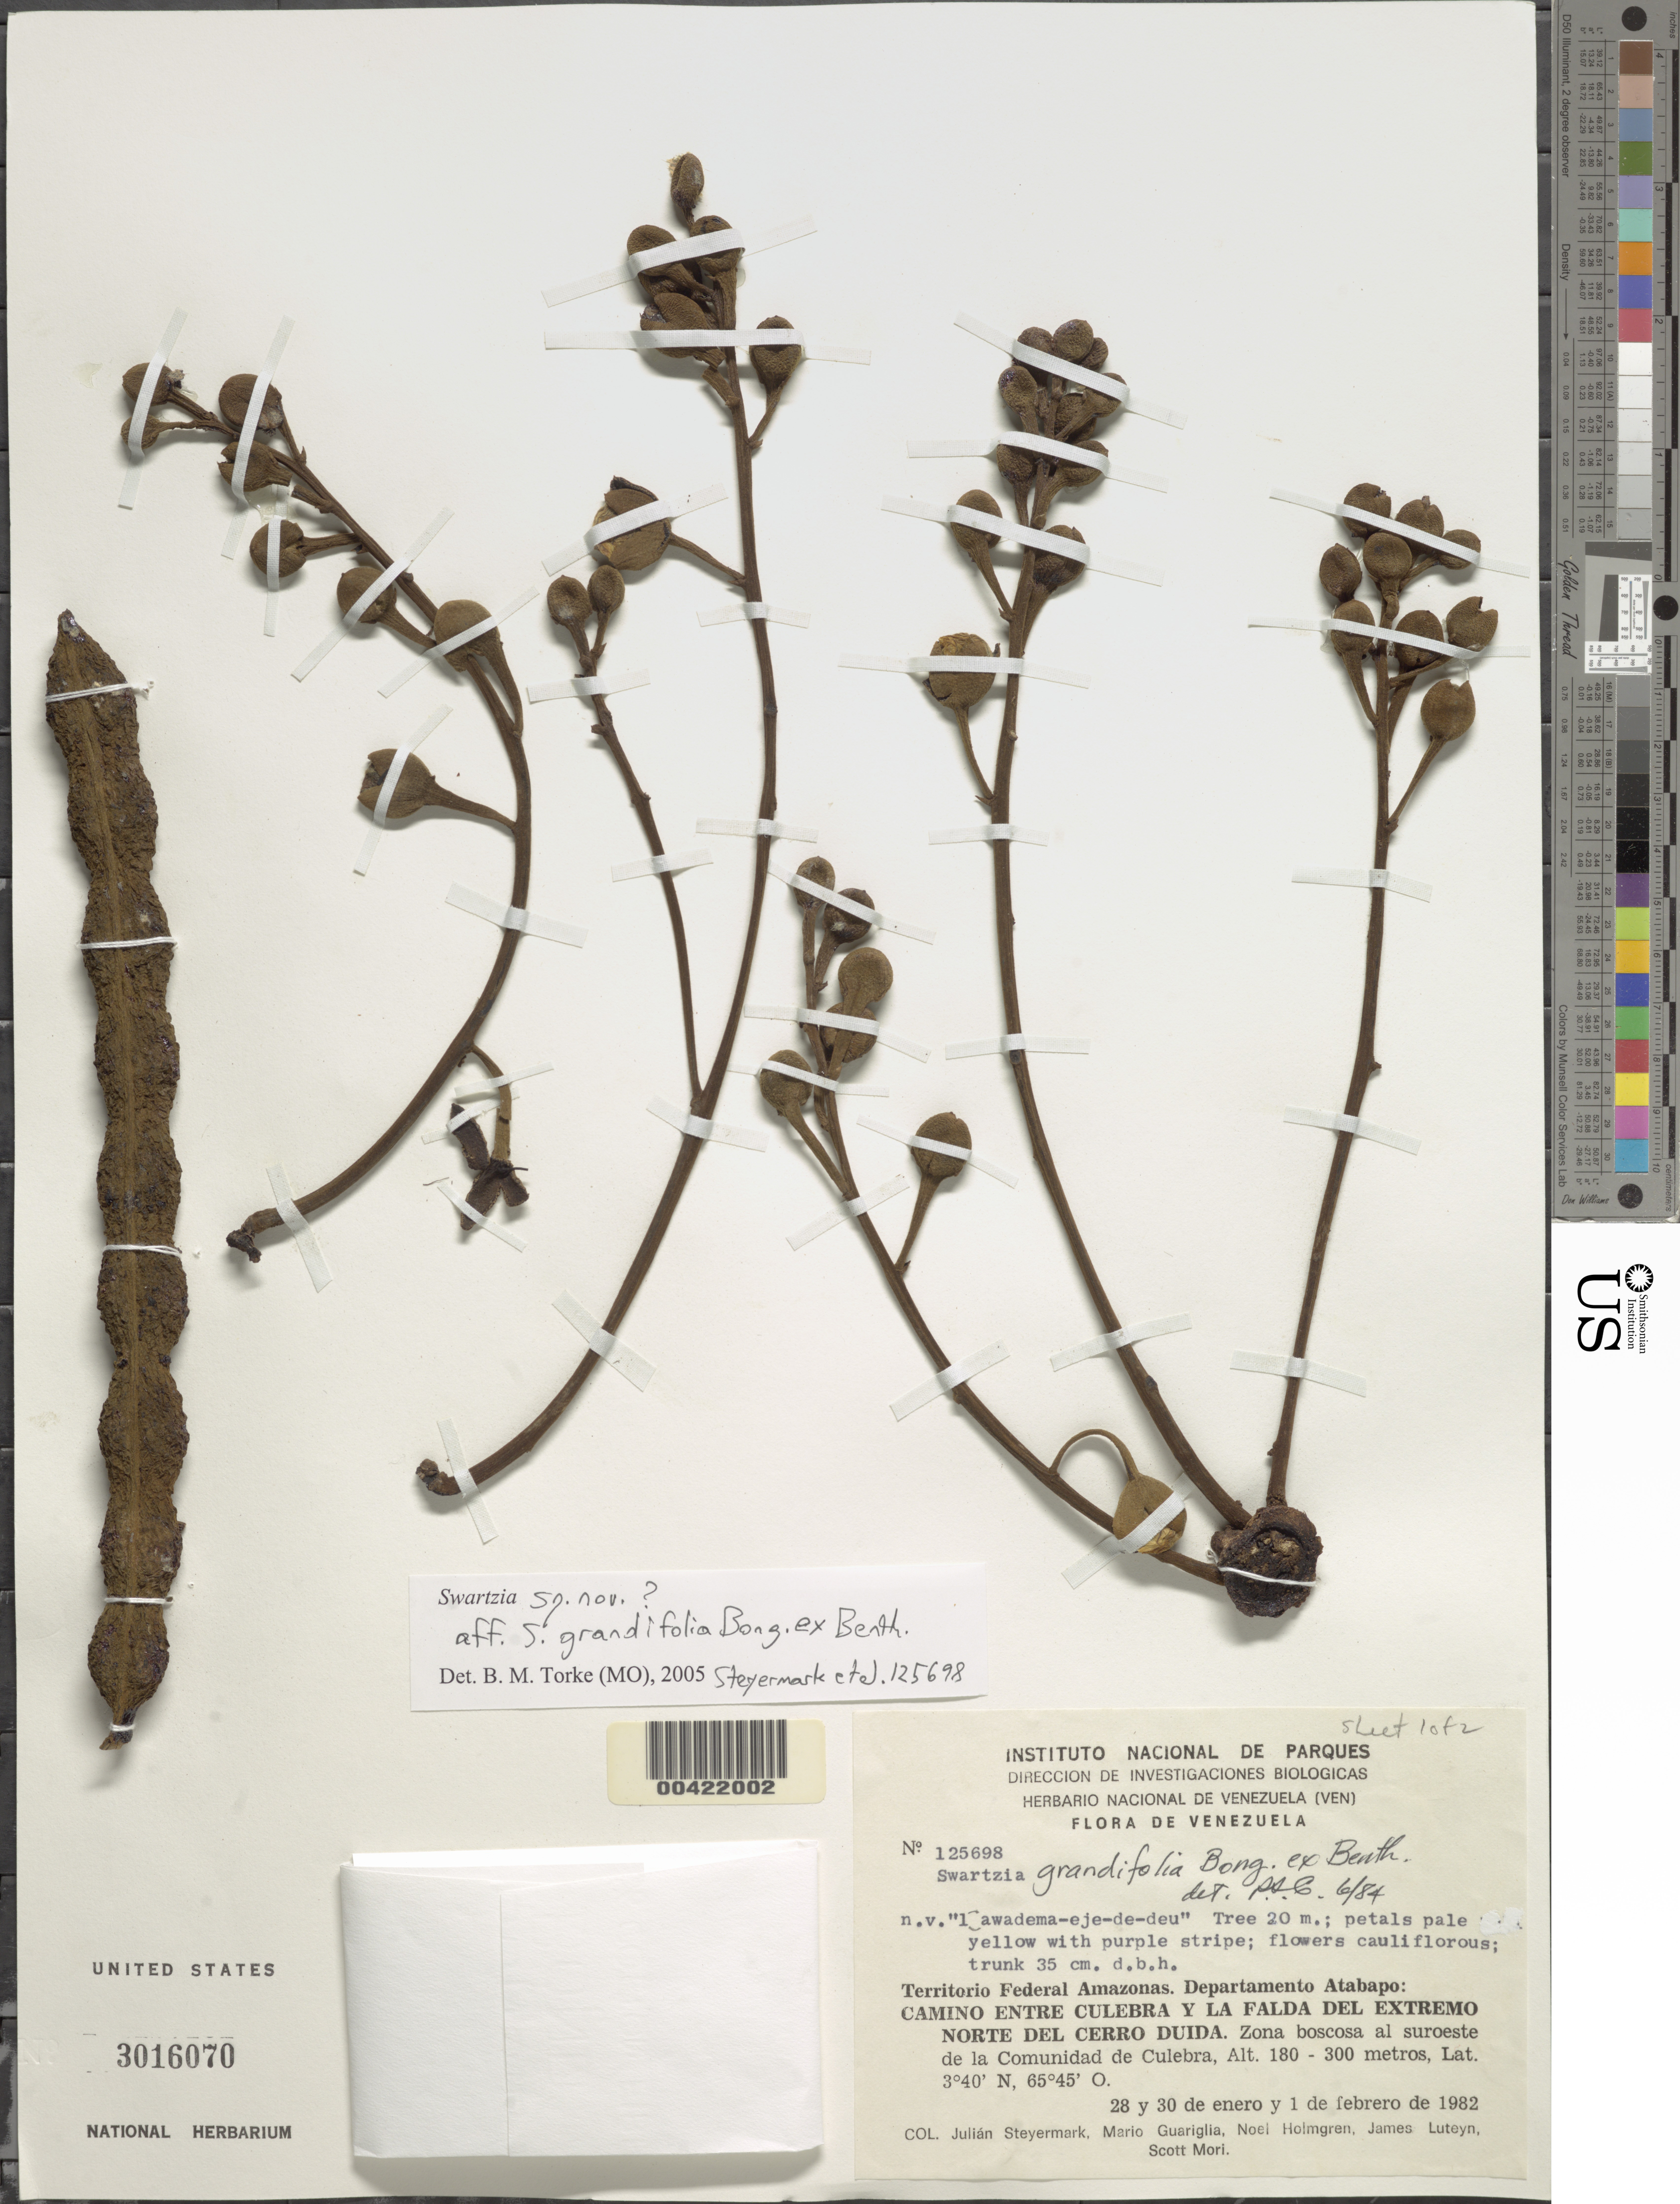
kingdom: Plantae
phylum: Tracheophyta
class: Magnoliopsida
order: Fabales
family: Fabaceae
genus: Swartzia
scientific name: Swartzia sp. nov. aff. grandifolia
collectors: J. Steyermark, M. Guariglia P., N. H. Holmgren, J. L. Luteyn & S. Mori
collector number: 125698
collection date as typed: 28 Jan 1982 to 01 Feb 1982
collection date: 1982-01-28/1982-02-01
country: Venezuela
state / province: Amazonas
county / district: Atabapo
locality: Culebra y la Falda del Extremo Norte del Cerro Duida, Camino entre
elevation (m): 180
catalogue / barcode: US 3016070